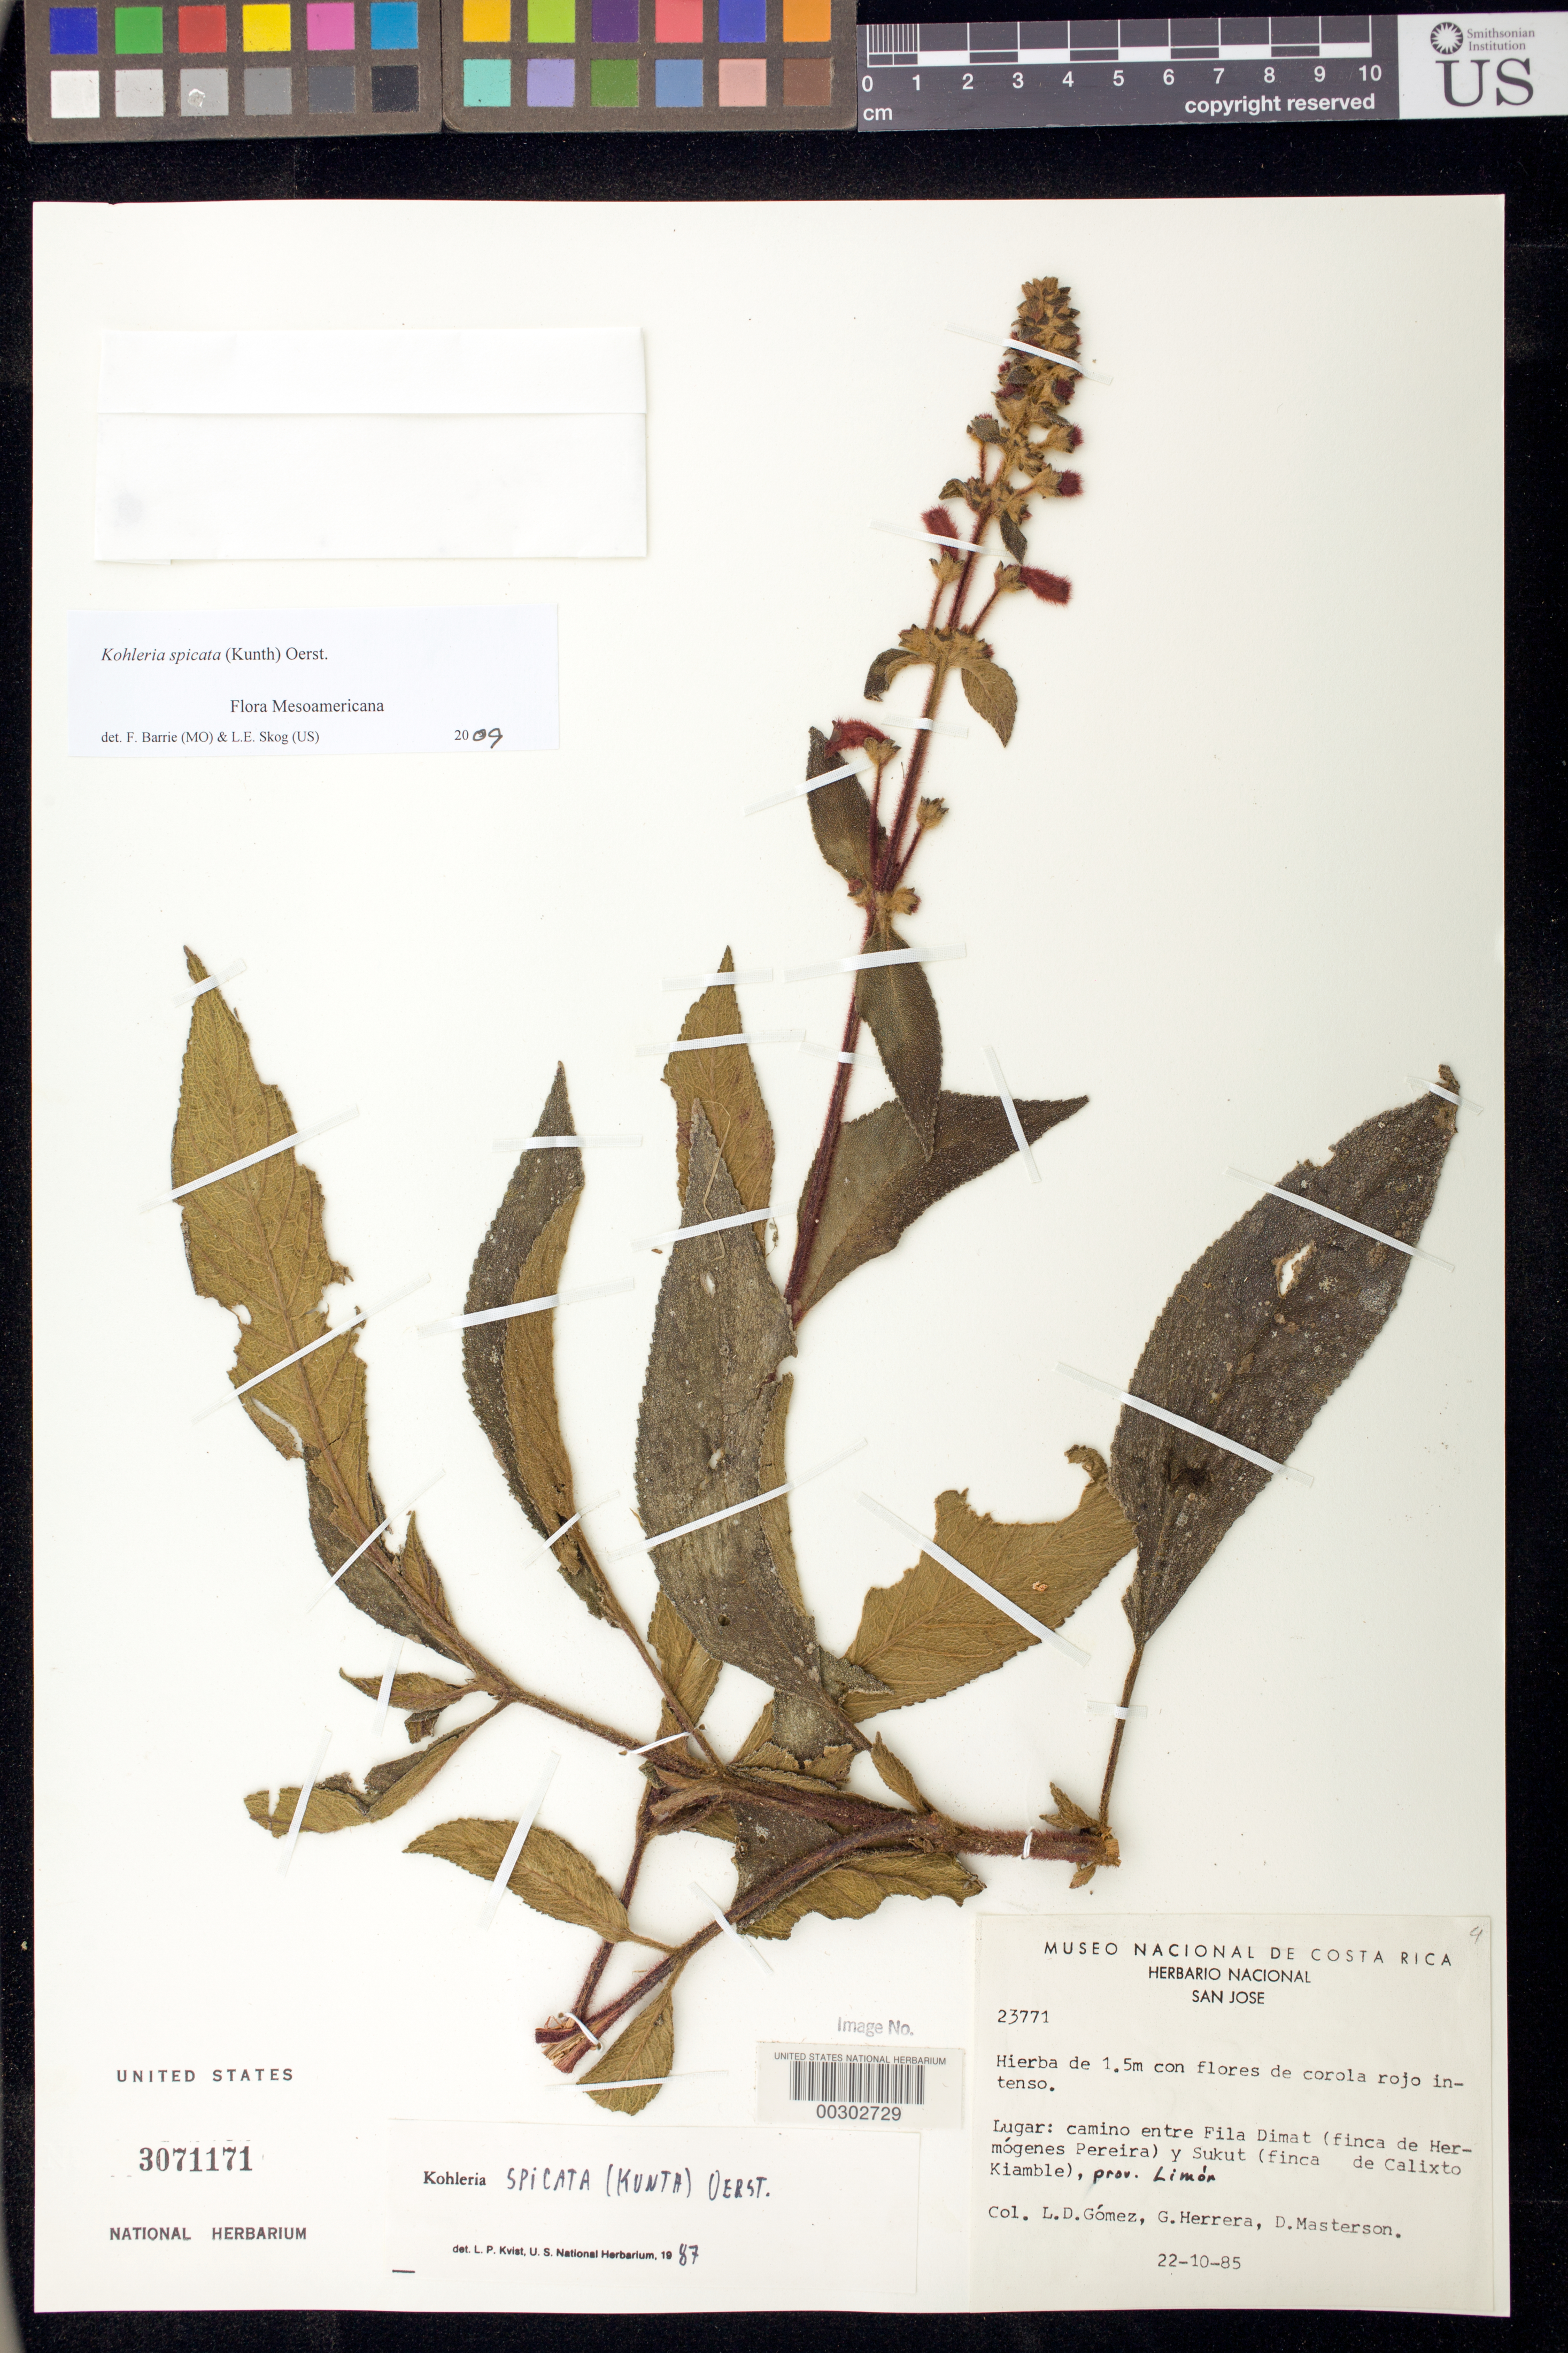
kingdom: Plantae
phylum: Tracheophyta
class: Magnoliopsida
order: Lamiales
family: Gesneriaceae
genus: Kohleria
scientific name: Kohleria spicata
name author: (Kunth) Oerst.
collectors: L. D. Gómez, G. Herrera & D. Masterson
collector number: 23771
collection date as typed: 22 Oct 1985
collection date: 1985-10-22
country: Costa Rica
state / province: Limón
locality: Road between Fila Jimat (finca de Hermogenes Pereira) and Sukut (finca de Calixto Kiamble)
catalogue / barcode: US 3071171